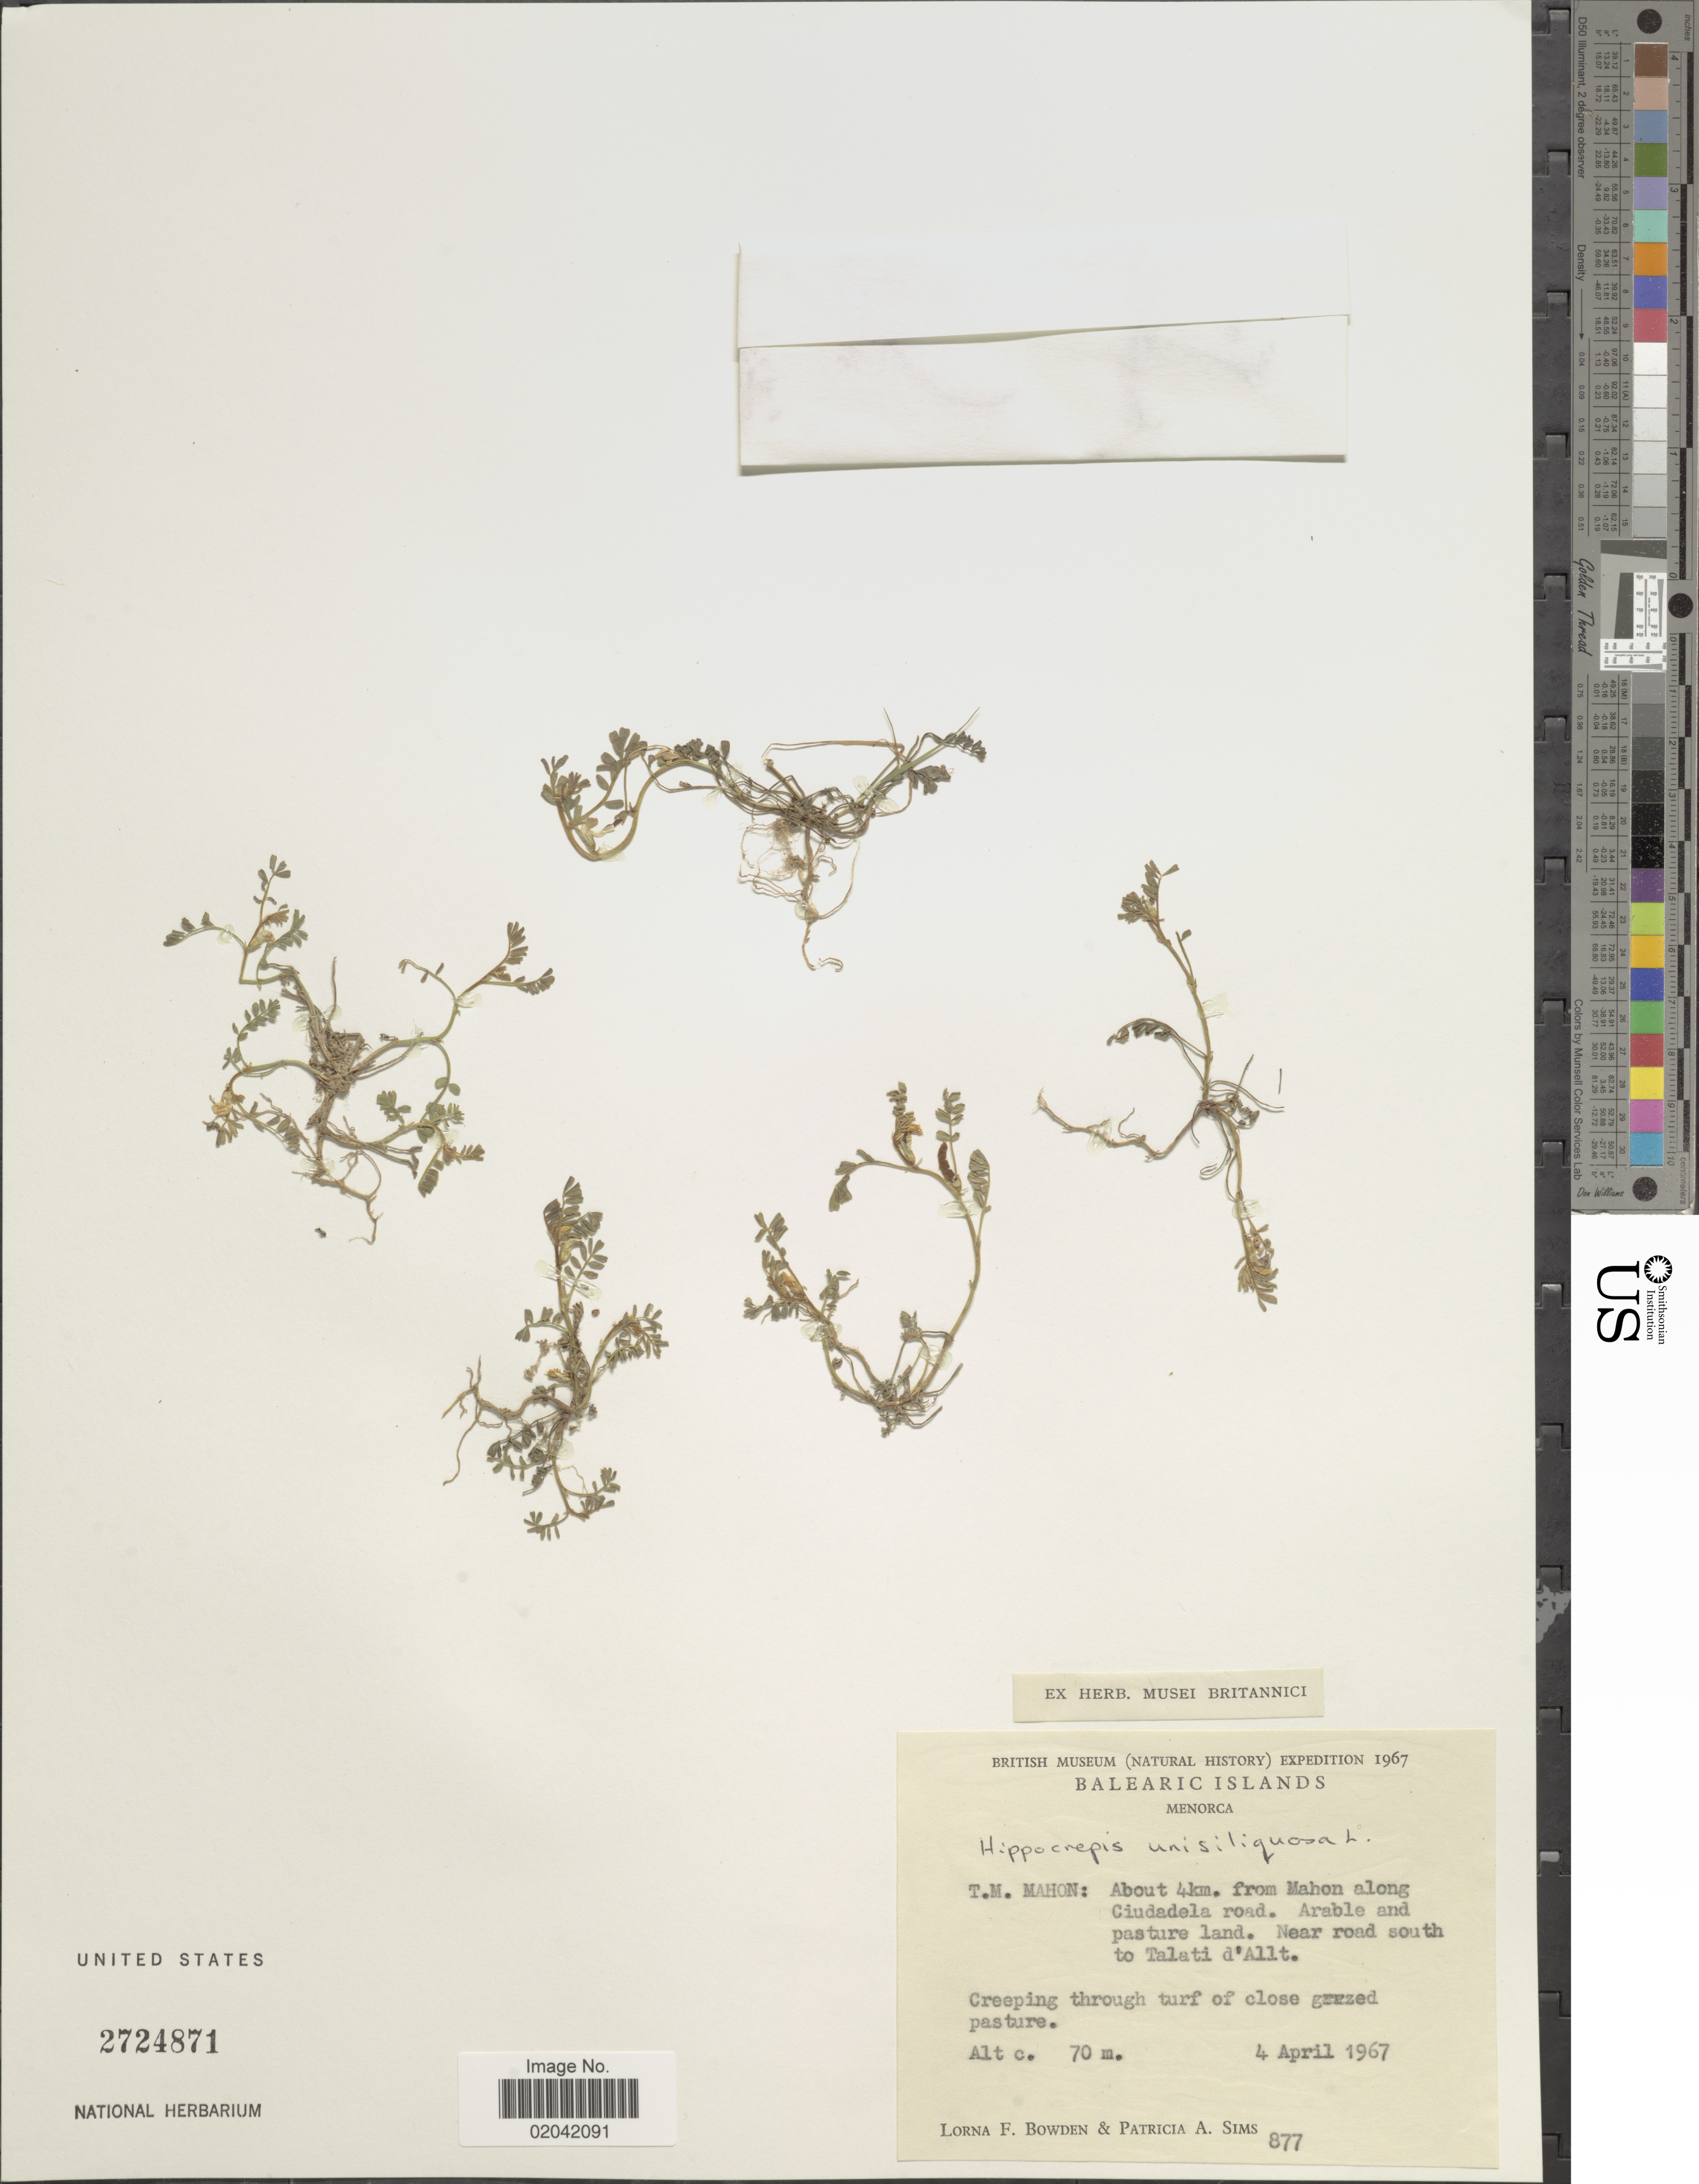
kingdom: Plantae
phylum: Tracheophyta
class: Magnoliopsida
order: Fabales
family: Fabaceae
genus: Hippocrepis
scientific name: Hippocrepis unisiliquosa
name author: L.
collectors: L. F. Bowden & P. A. Sims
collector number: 877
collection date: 1967-04-04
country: Spain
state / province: Islas Baleares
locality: Balearic Islands, Menorca, T.M. Mahon: About 4km from Mahon along Ciudela road. Arable and pasture land. Near road south to Talati d'Allt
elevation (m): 70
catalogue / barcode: US 2724871